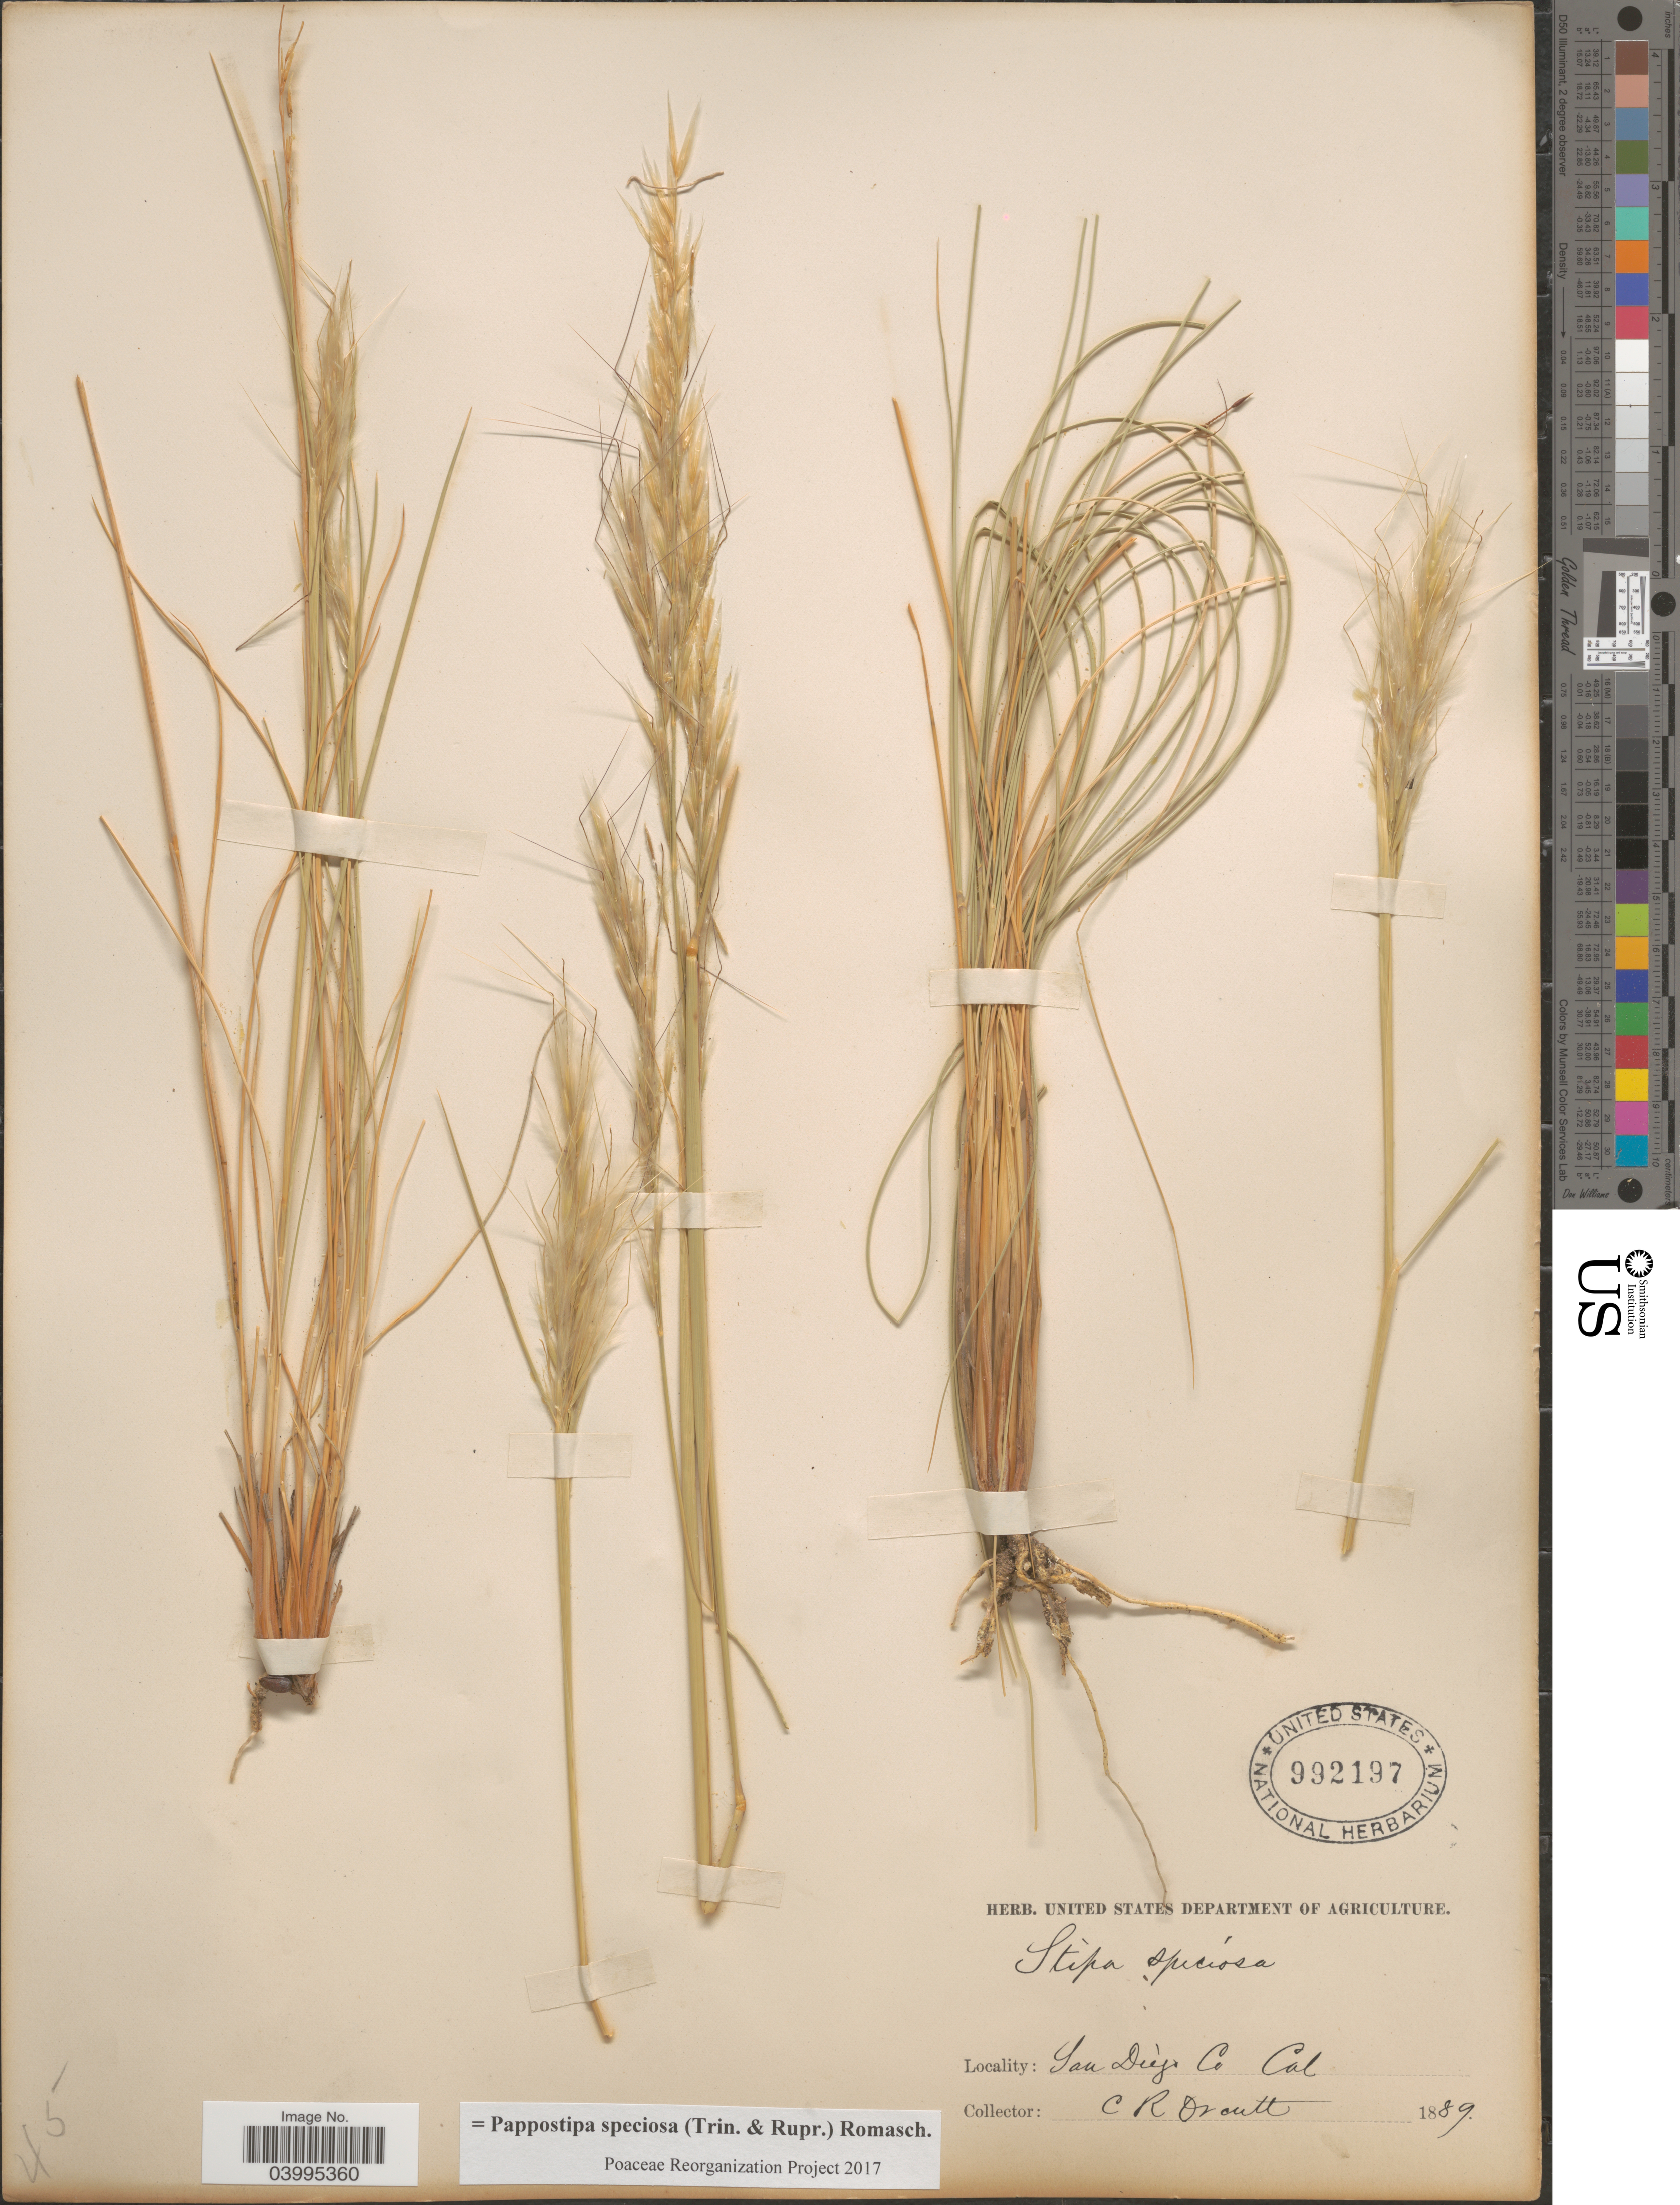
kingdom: Plantae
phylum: Tracheophyta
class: Liliopsida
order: Poales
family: Poaceae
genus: Pappostipa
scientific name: Pappostipa speciosa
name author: (Trin. & Rupr.) Romasch.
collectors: C. R. Orcutt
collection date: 1889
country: United States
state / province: California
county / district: San Diego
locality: San Diego Co.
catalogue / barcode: US 992197